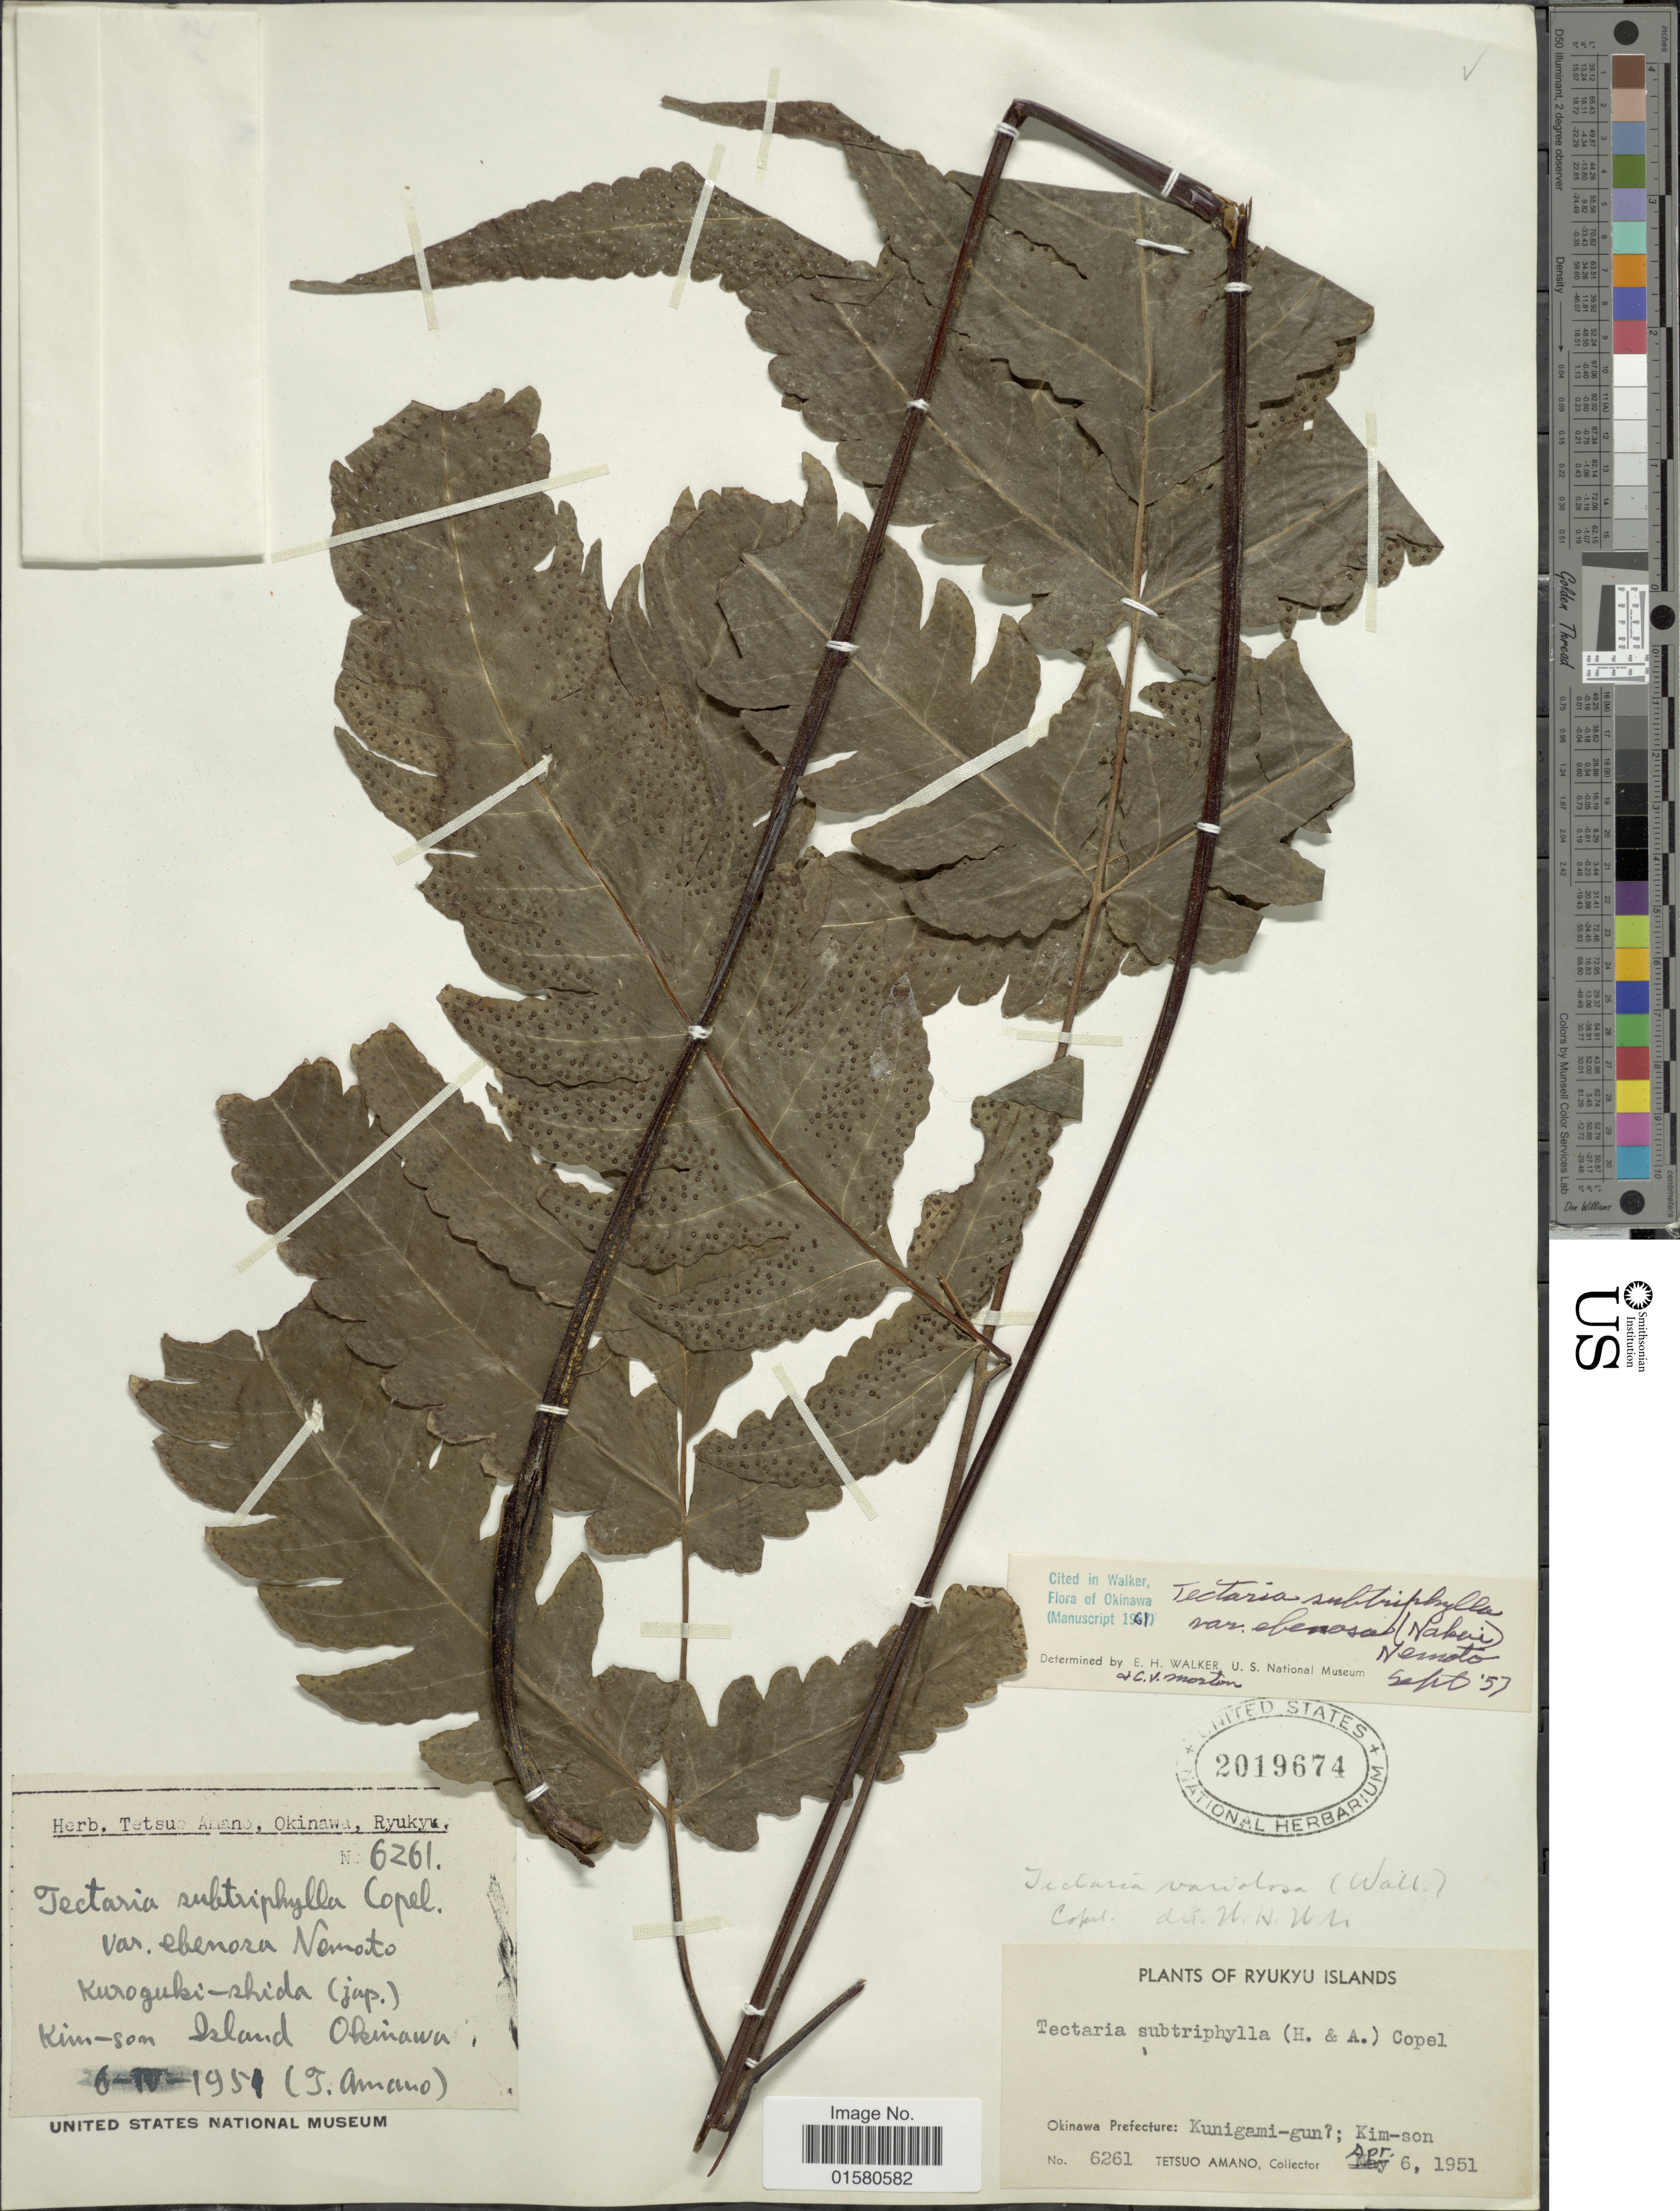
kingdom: Plantae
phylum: Tracheophyta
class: Polypodiopsida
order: Polypodiales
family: Tectariaceae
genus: Tectaria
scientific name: Tectaria subtriphylla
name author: (Hook. & Arn.) Copel.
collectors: T. Amano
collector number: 6261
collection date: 1951-04-03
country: Japan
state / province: Okinawa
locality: Ryukyu islands, Kim-son Island Okinawa Prefecture, Kunigami-gun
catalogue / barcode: US 2019674